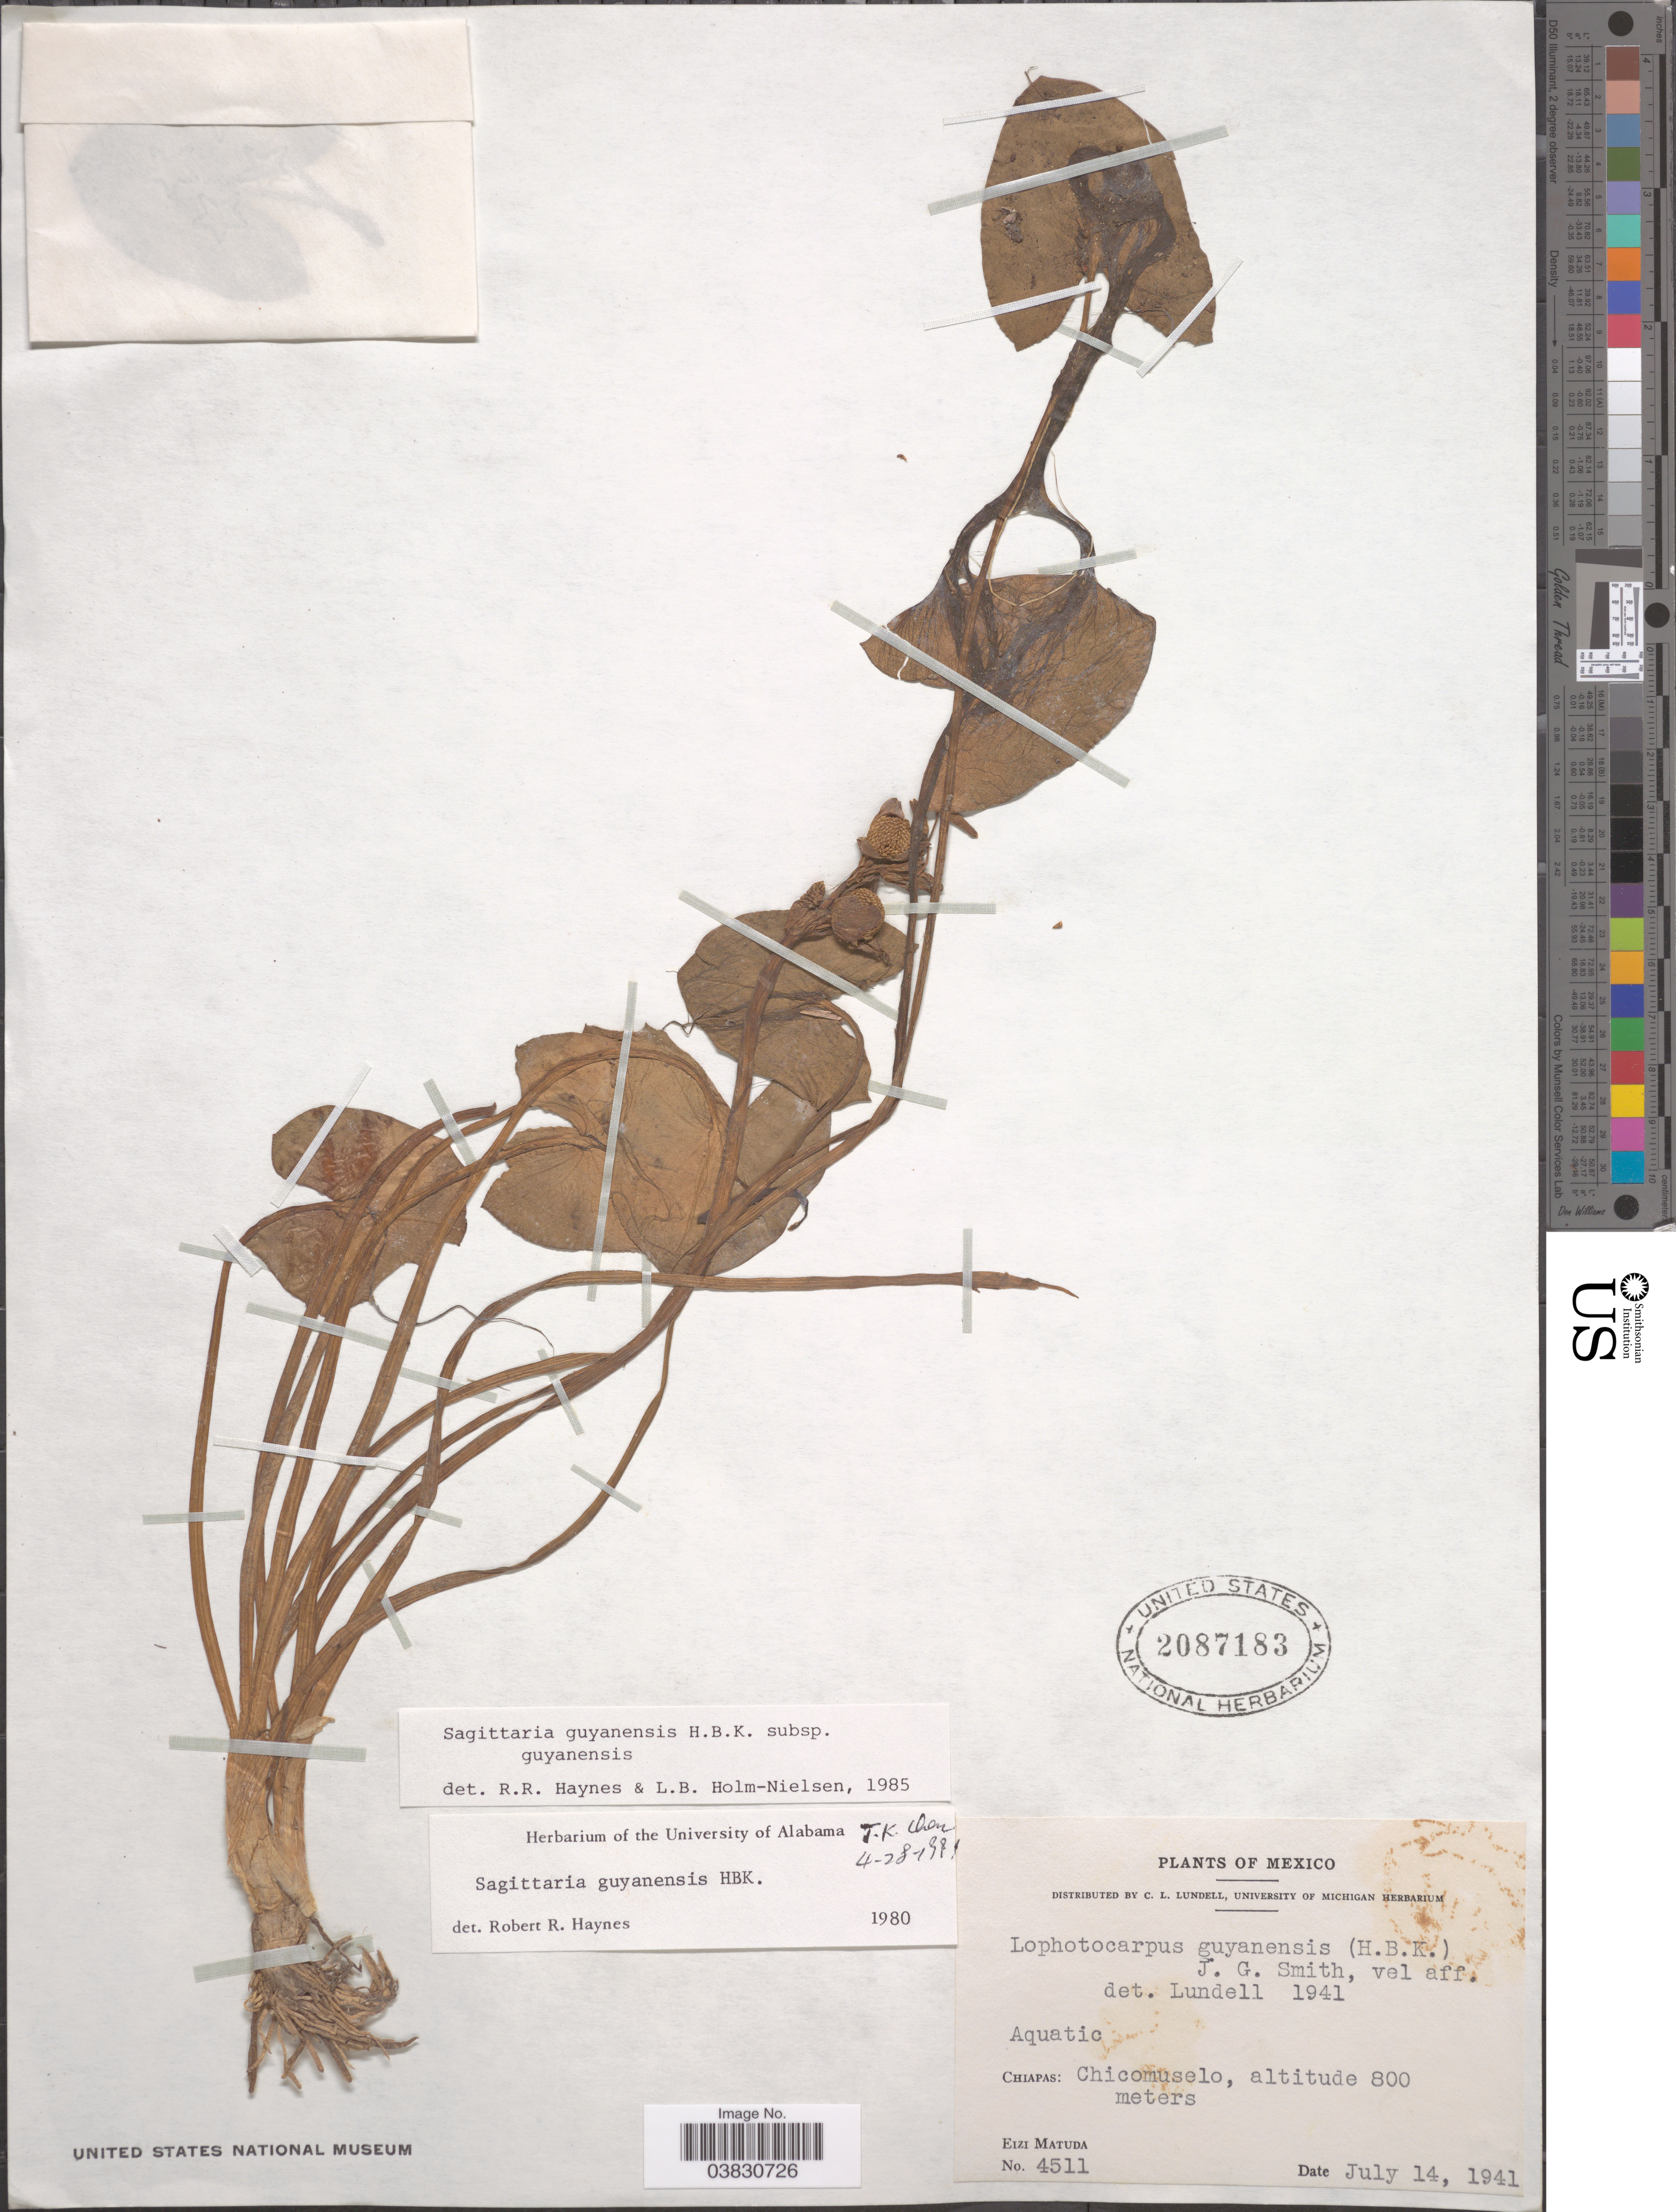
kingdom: Plantae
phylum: Tracheophyta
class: Liliopsida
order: Alismatales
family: Alismataceae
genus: Sagittaria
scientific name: Sagittaria guayanensis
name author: Kunth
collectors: E. Matuda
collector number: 4511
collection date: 1941-07-14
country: Mexico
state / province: Chiapas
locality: Chicomuselo.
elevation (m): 800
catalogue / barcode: US 2087183